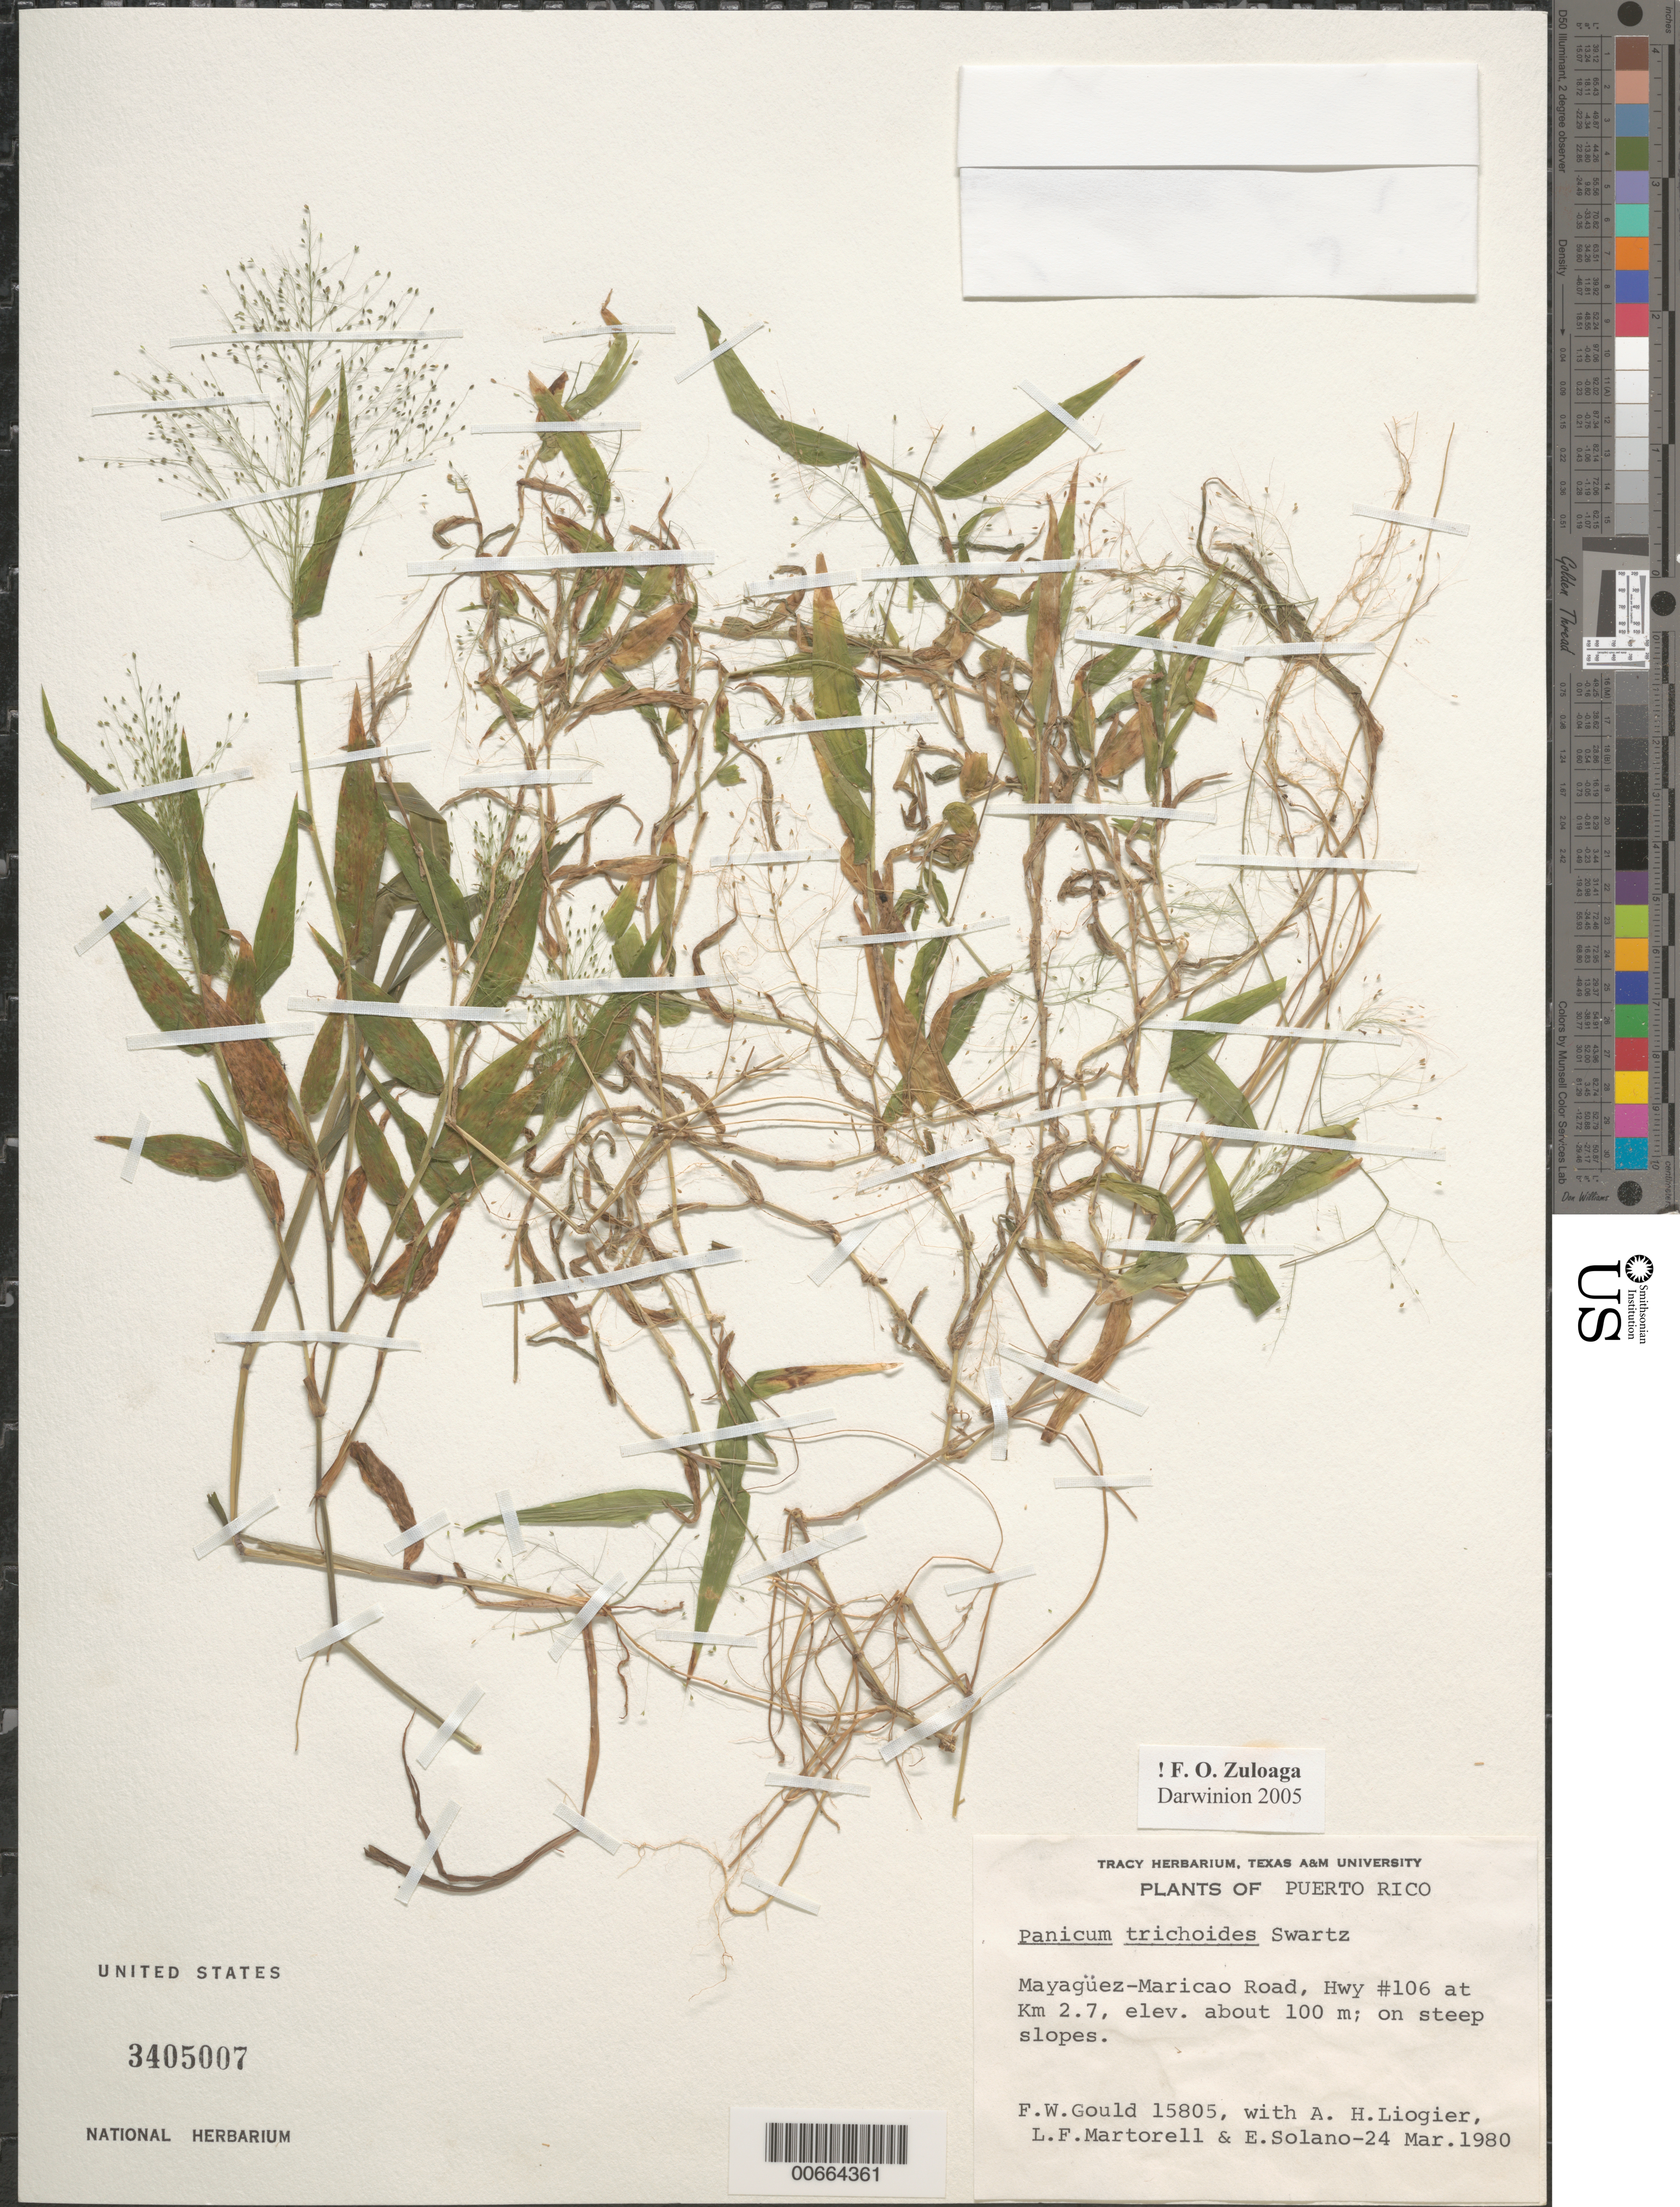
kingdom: Plantae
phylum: Tracheophyta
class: Liliopsida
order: Poales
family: Poaceae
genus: Panicum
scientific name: Panicum trichoides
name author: Sw.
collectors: F. W. Gould, A. H. Liogier, L. Martorell & E. Solano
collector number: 15805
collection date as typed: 24 Mar 1980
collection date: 1980-03-24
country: Puerto Rico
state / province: Mayagüez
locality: Mayaguez-Maricao Road, hwy 106 at km 2.7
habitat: Steep slopes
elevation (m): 100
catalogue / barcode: US 3405007